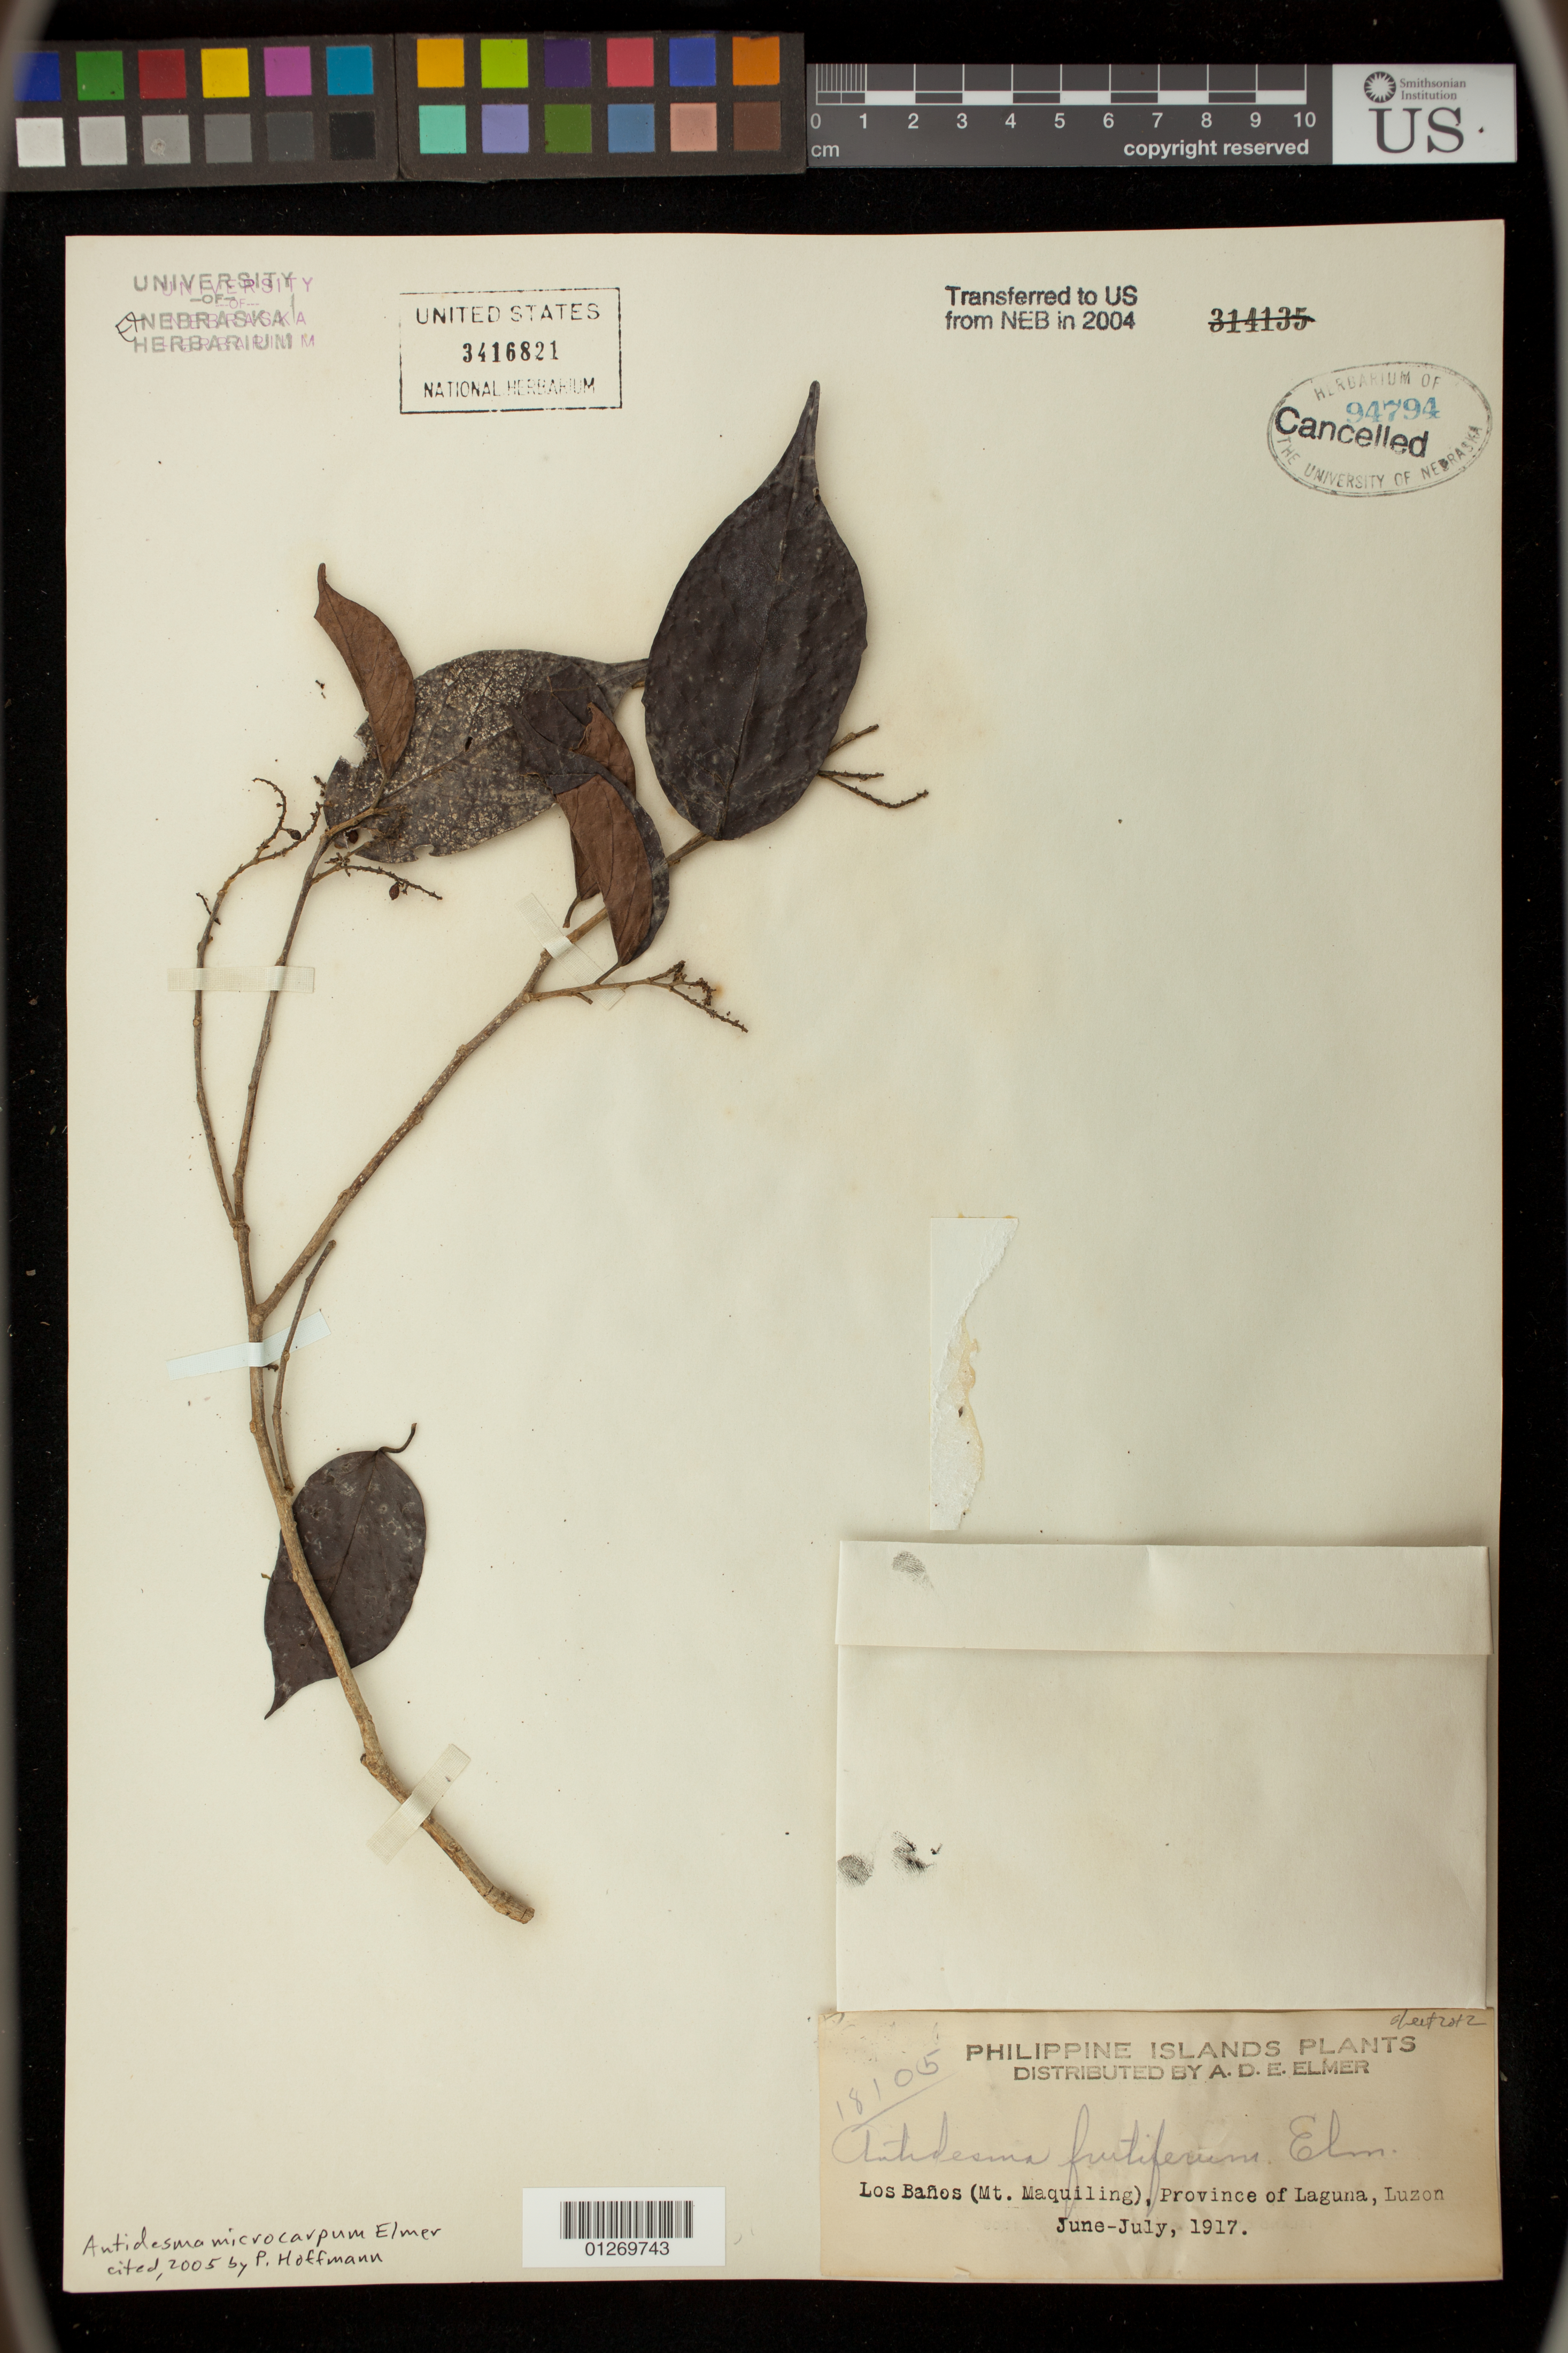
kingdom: Plantae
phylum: Tracheophyta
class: Magnoliopsida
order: Malpighiales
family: Phyllanthaceae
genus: Antidesma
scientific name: Antidesma microcarpum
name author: Elmer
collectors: A. D. E. Elmer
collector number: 18105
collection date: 1917-06/1917-07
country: Philippines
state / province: Calabarzon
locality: Los Banos (Mt. Maquiling), Province of Laguna, Luzon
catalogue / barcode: US 3416821